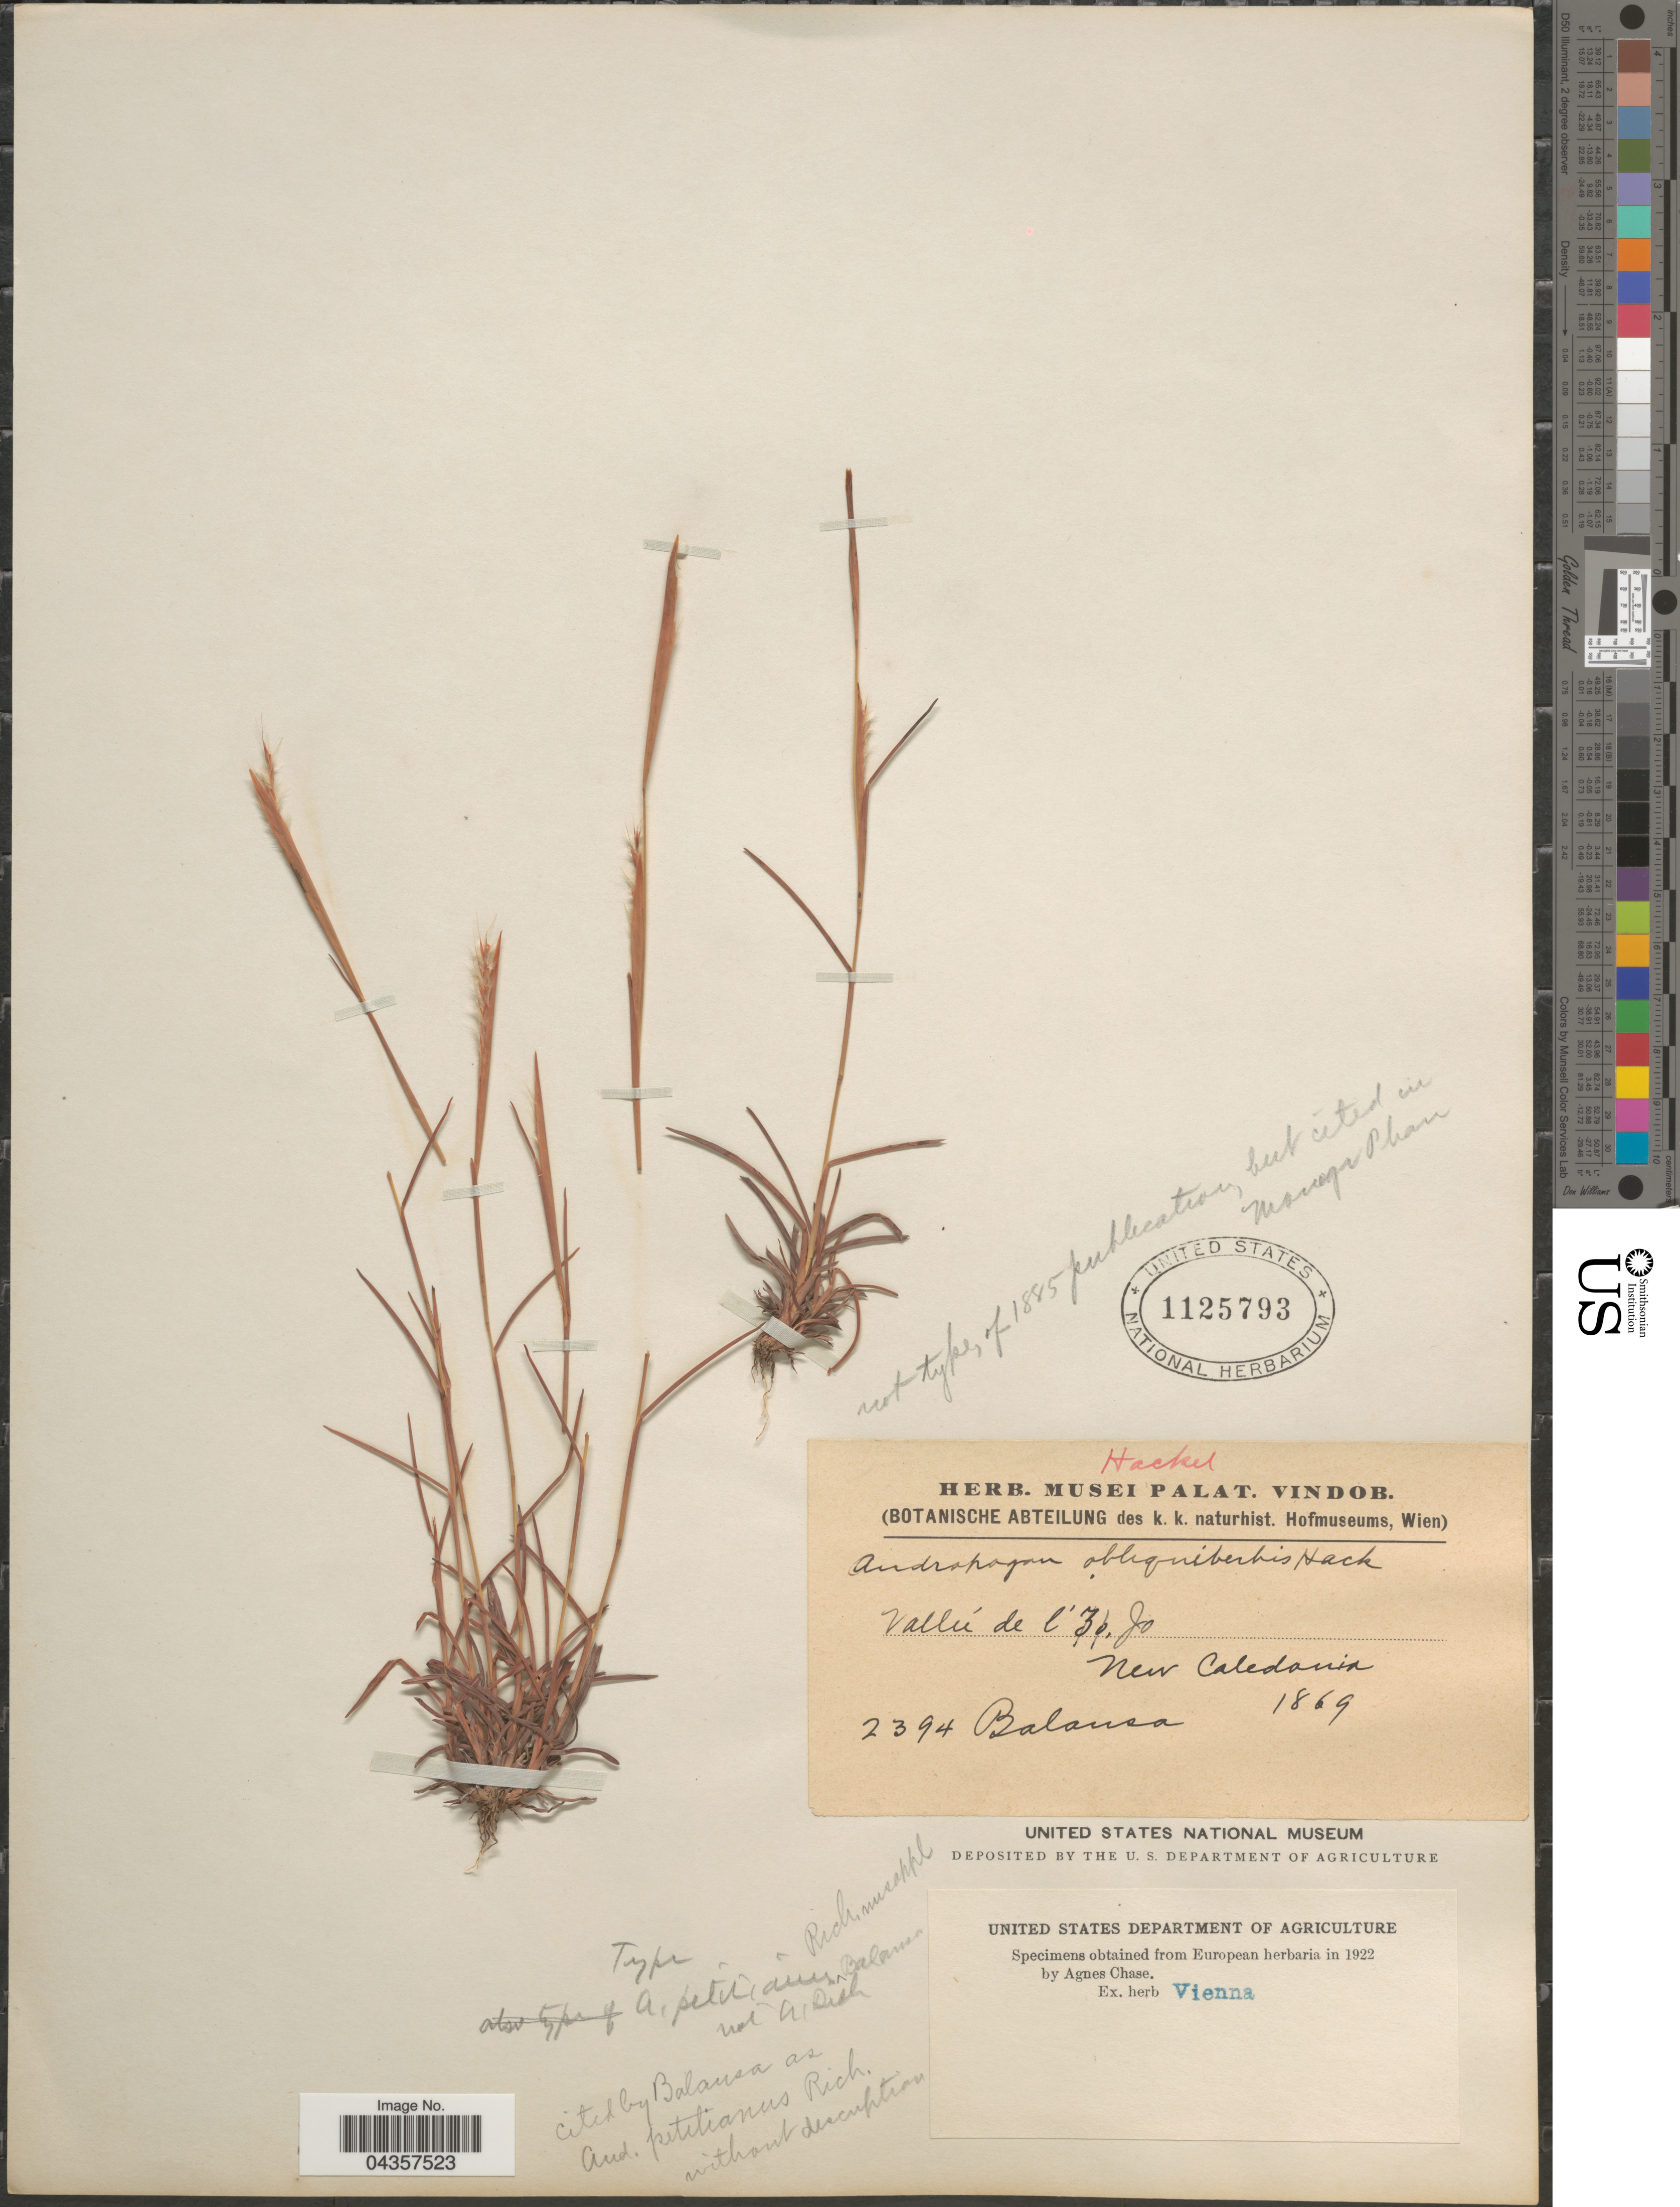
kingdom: Plantae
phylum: Tracheophyta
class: Liliopsida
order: Poales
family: Poaceae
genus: Schizachyrium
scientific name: Schizachyrium sp.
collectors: -. Balansa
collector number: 2394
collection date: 1869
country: New Caledonia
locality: Vallée de l'Jo.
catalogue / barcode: US 1125793